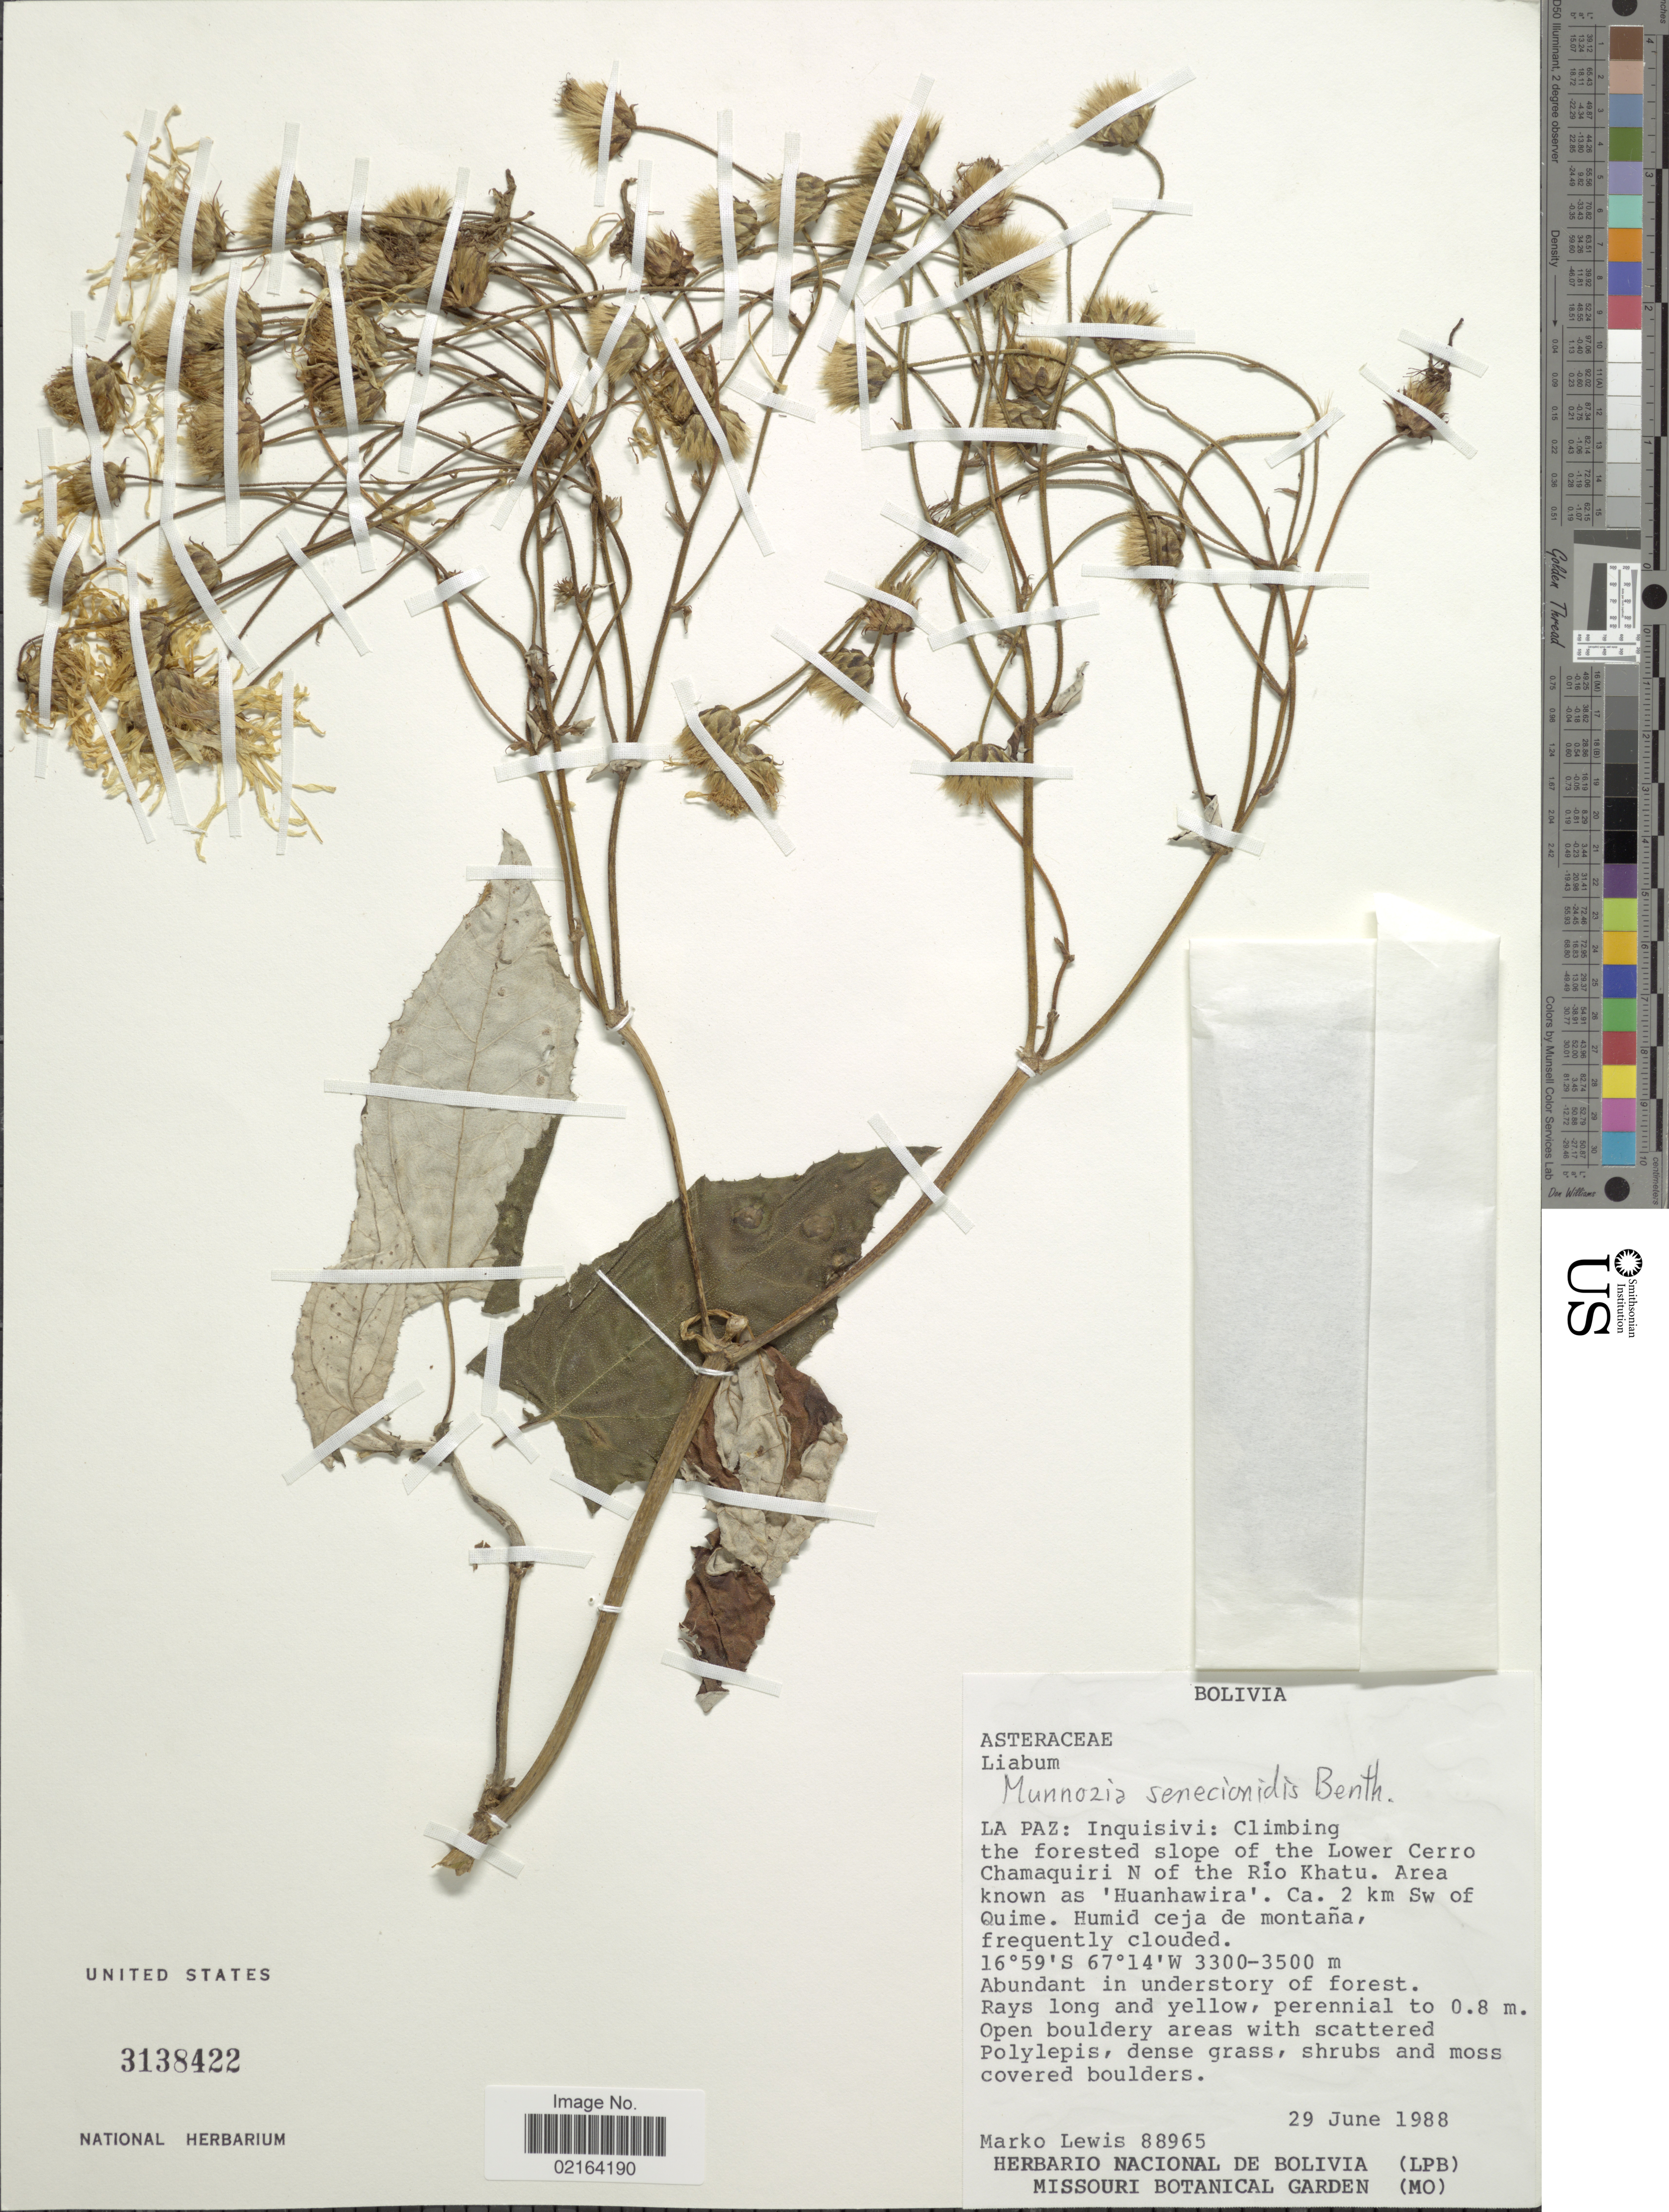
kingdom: Plantae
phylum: Tracheophyta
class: Magnoliopsida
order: Asterales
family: Asteraceae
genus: Munnozia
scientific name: Munnozia senecionidis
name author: Benth.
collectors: M. A. Lewis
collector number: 88965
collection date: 1988-06-29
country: Bolivia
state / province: La Paz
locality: La Paz: Inquisivi: Climbing the forested slope of the Lower Cerro Chamaquiri N of the Rio Khatu, Area known as Huanhawira, 2 km Sw of Quime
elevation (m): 3300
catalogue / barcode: US 3138422